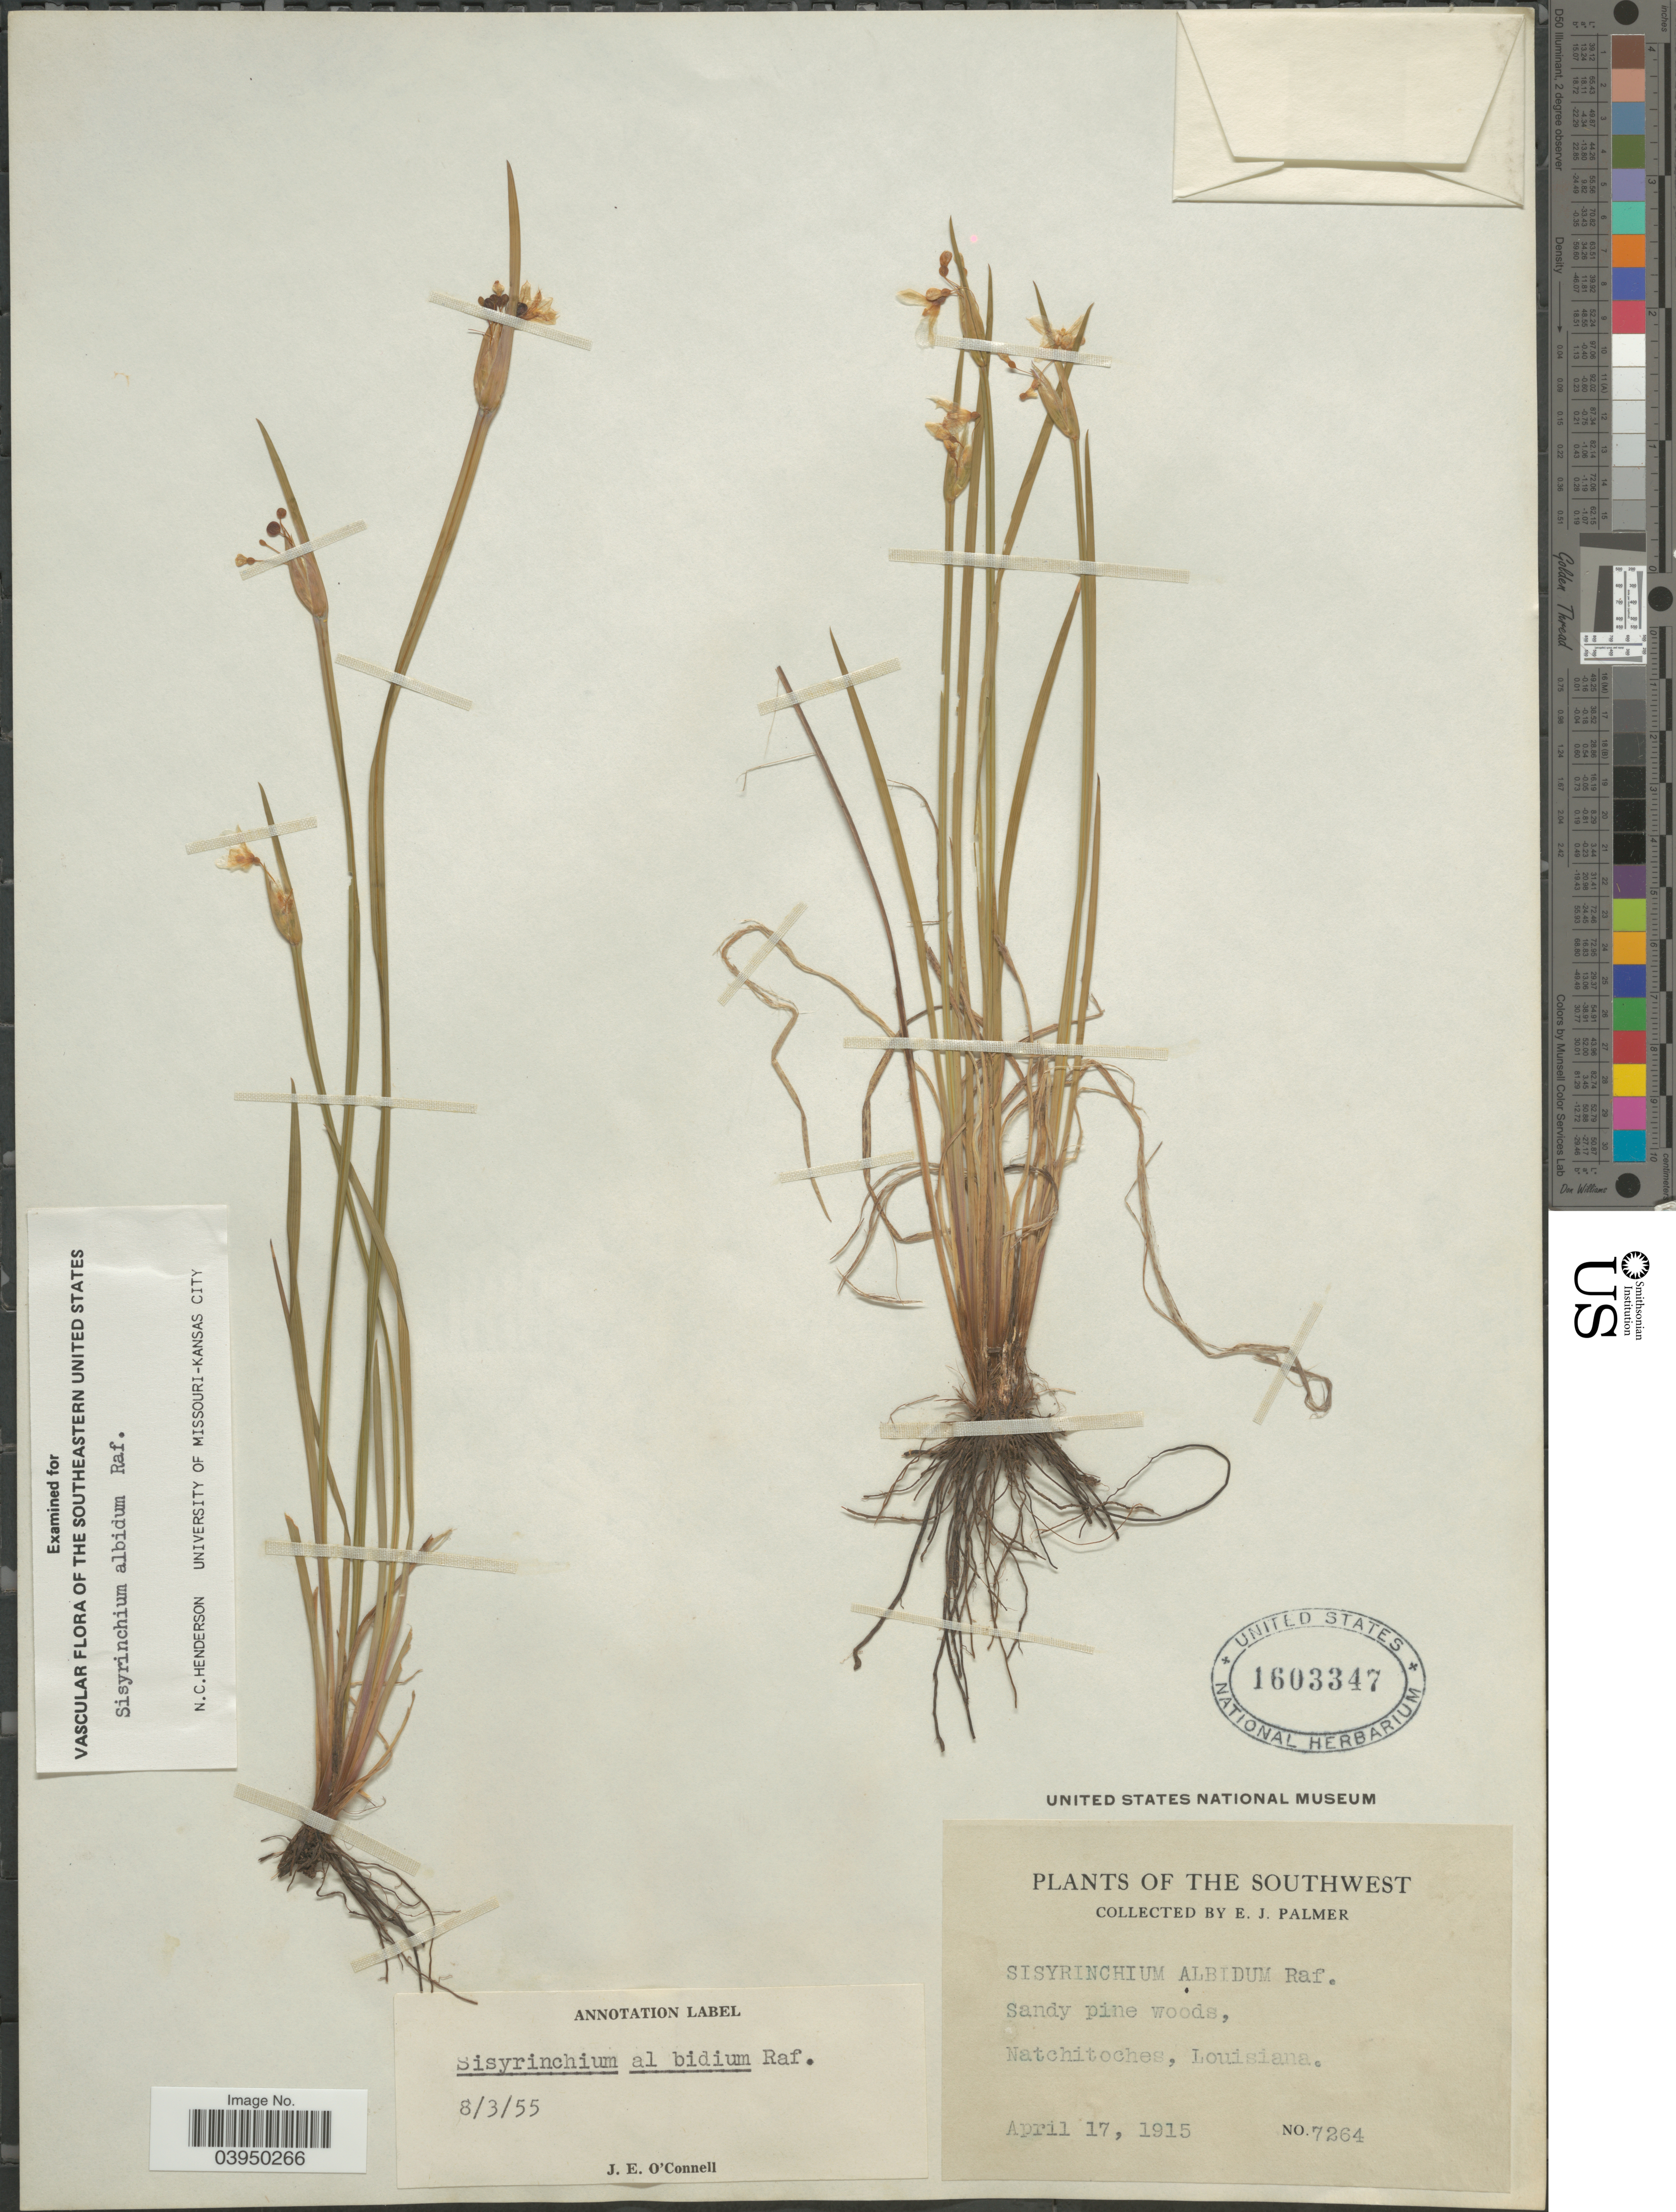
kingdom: Plantae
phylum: Tracheophyta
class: Liliopsida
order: Asparagales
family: Iridaceae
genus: Sisyrinchium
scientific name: Sisyrinchium albidum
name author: Raf.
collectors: E. J. Palmer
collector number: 7264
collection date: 1915-04-17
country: United States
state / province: Louisiana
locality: The Southwest. Natchitoches.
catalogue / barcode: US 1603347